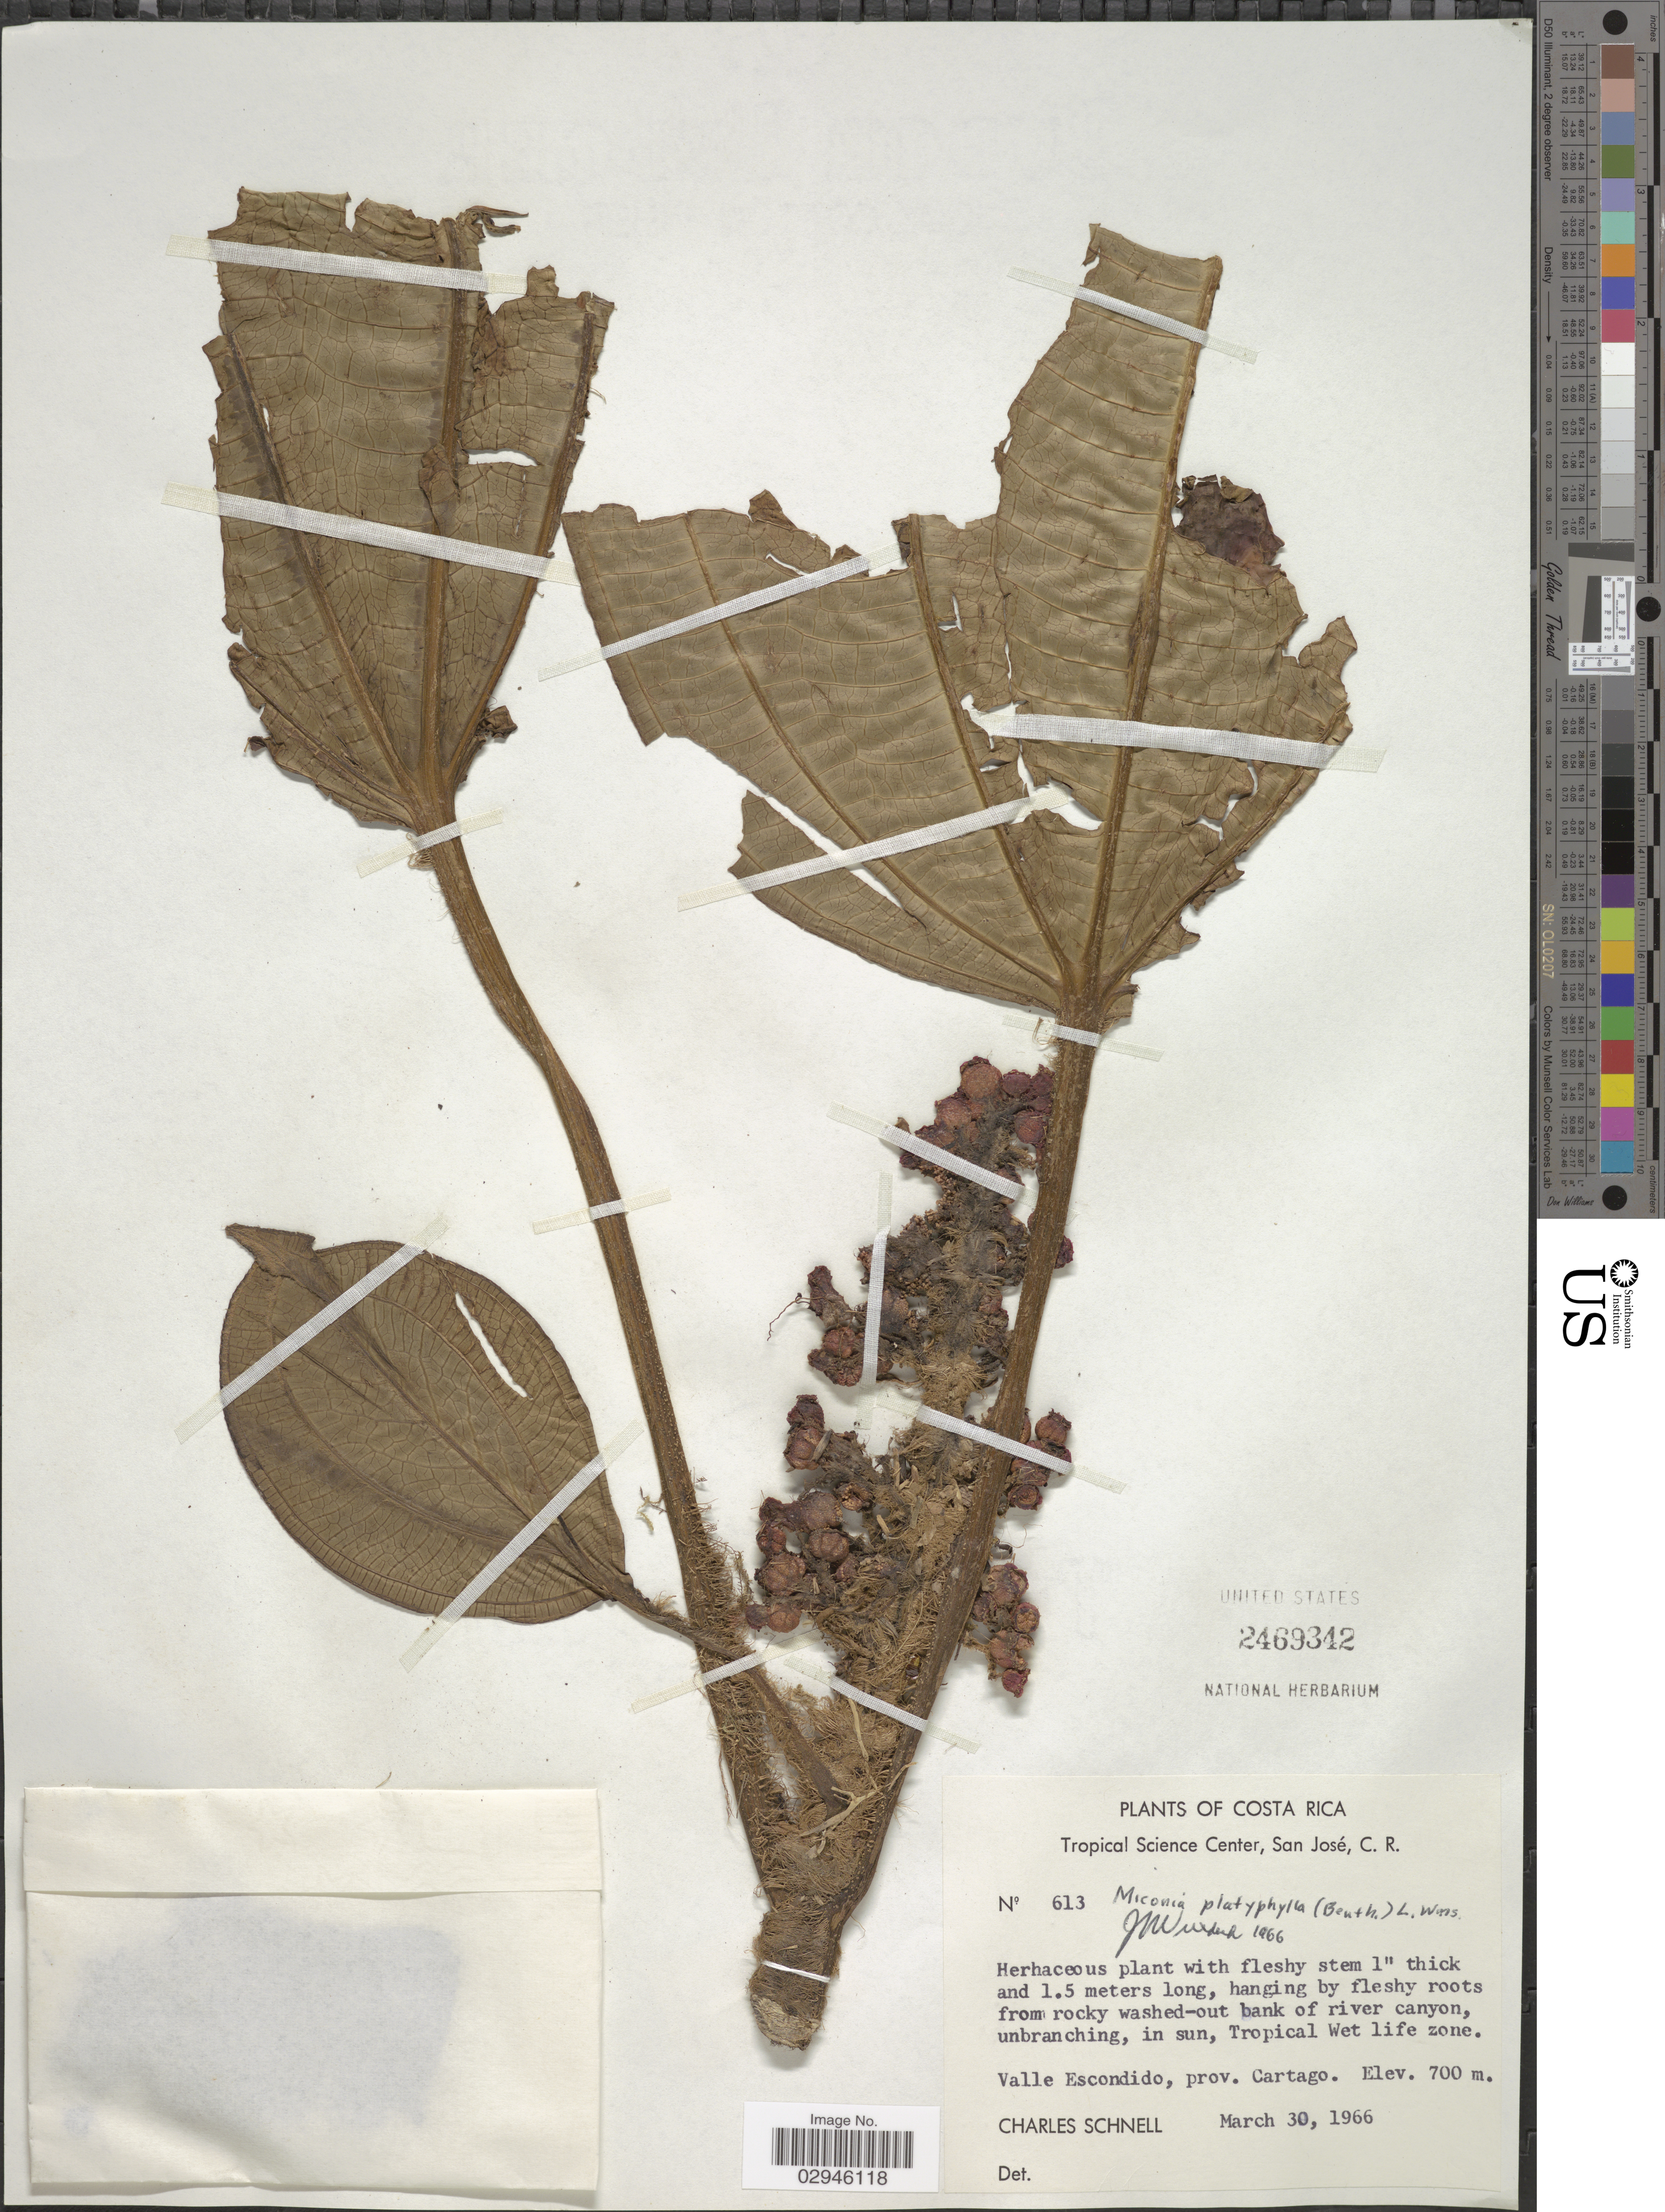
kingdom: Plantae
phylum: Tracheophyta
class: Magnoliopsida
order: Myrtales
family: Melastomataceae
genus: Tococa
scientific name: Tococa platyphylla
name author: Benth.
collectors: C. Schnell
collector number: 613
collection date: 1966-03-30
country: Costa Rica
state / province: Cartago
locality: Valle Escondido, prov. Cartago.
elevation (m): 700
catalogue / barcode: US 2469342